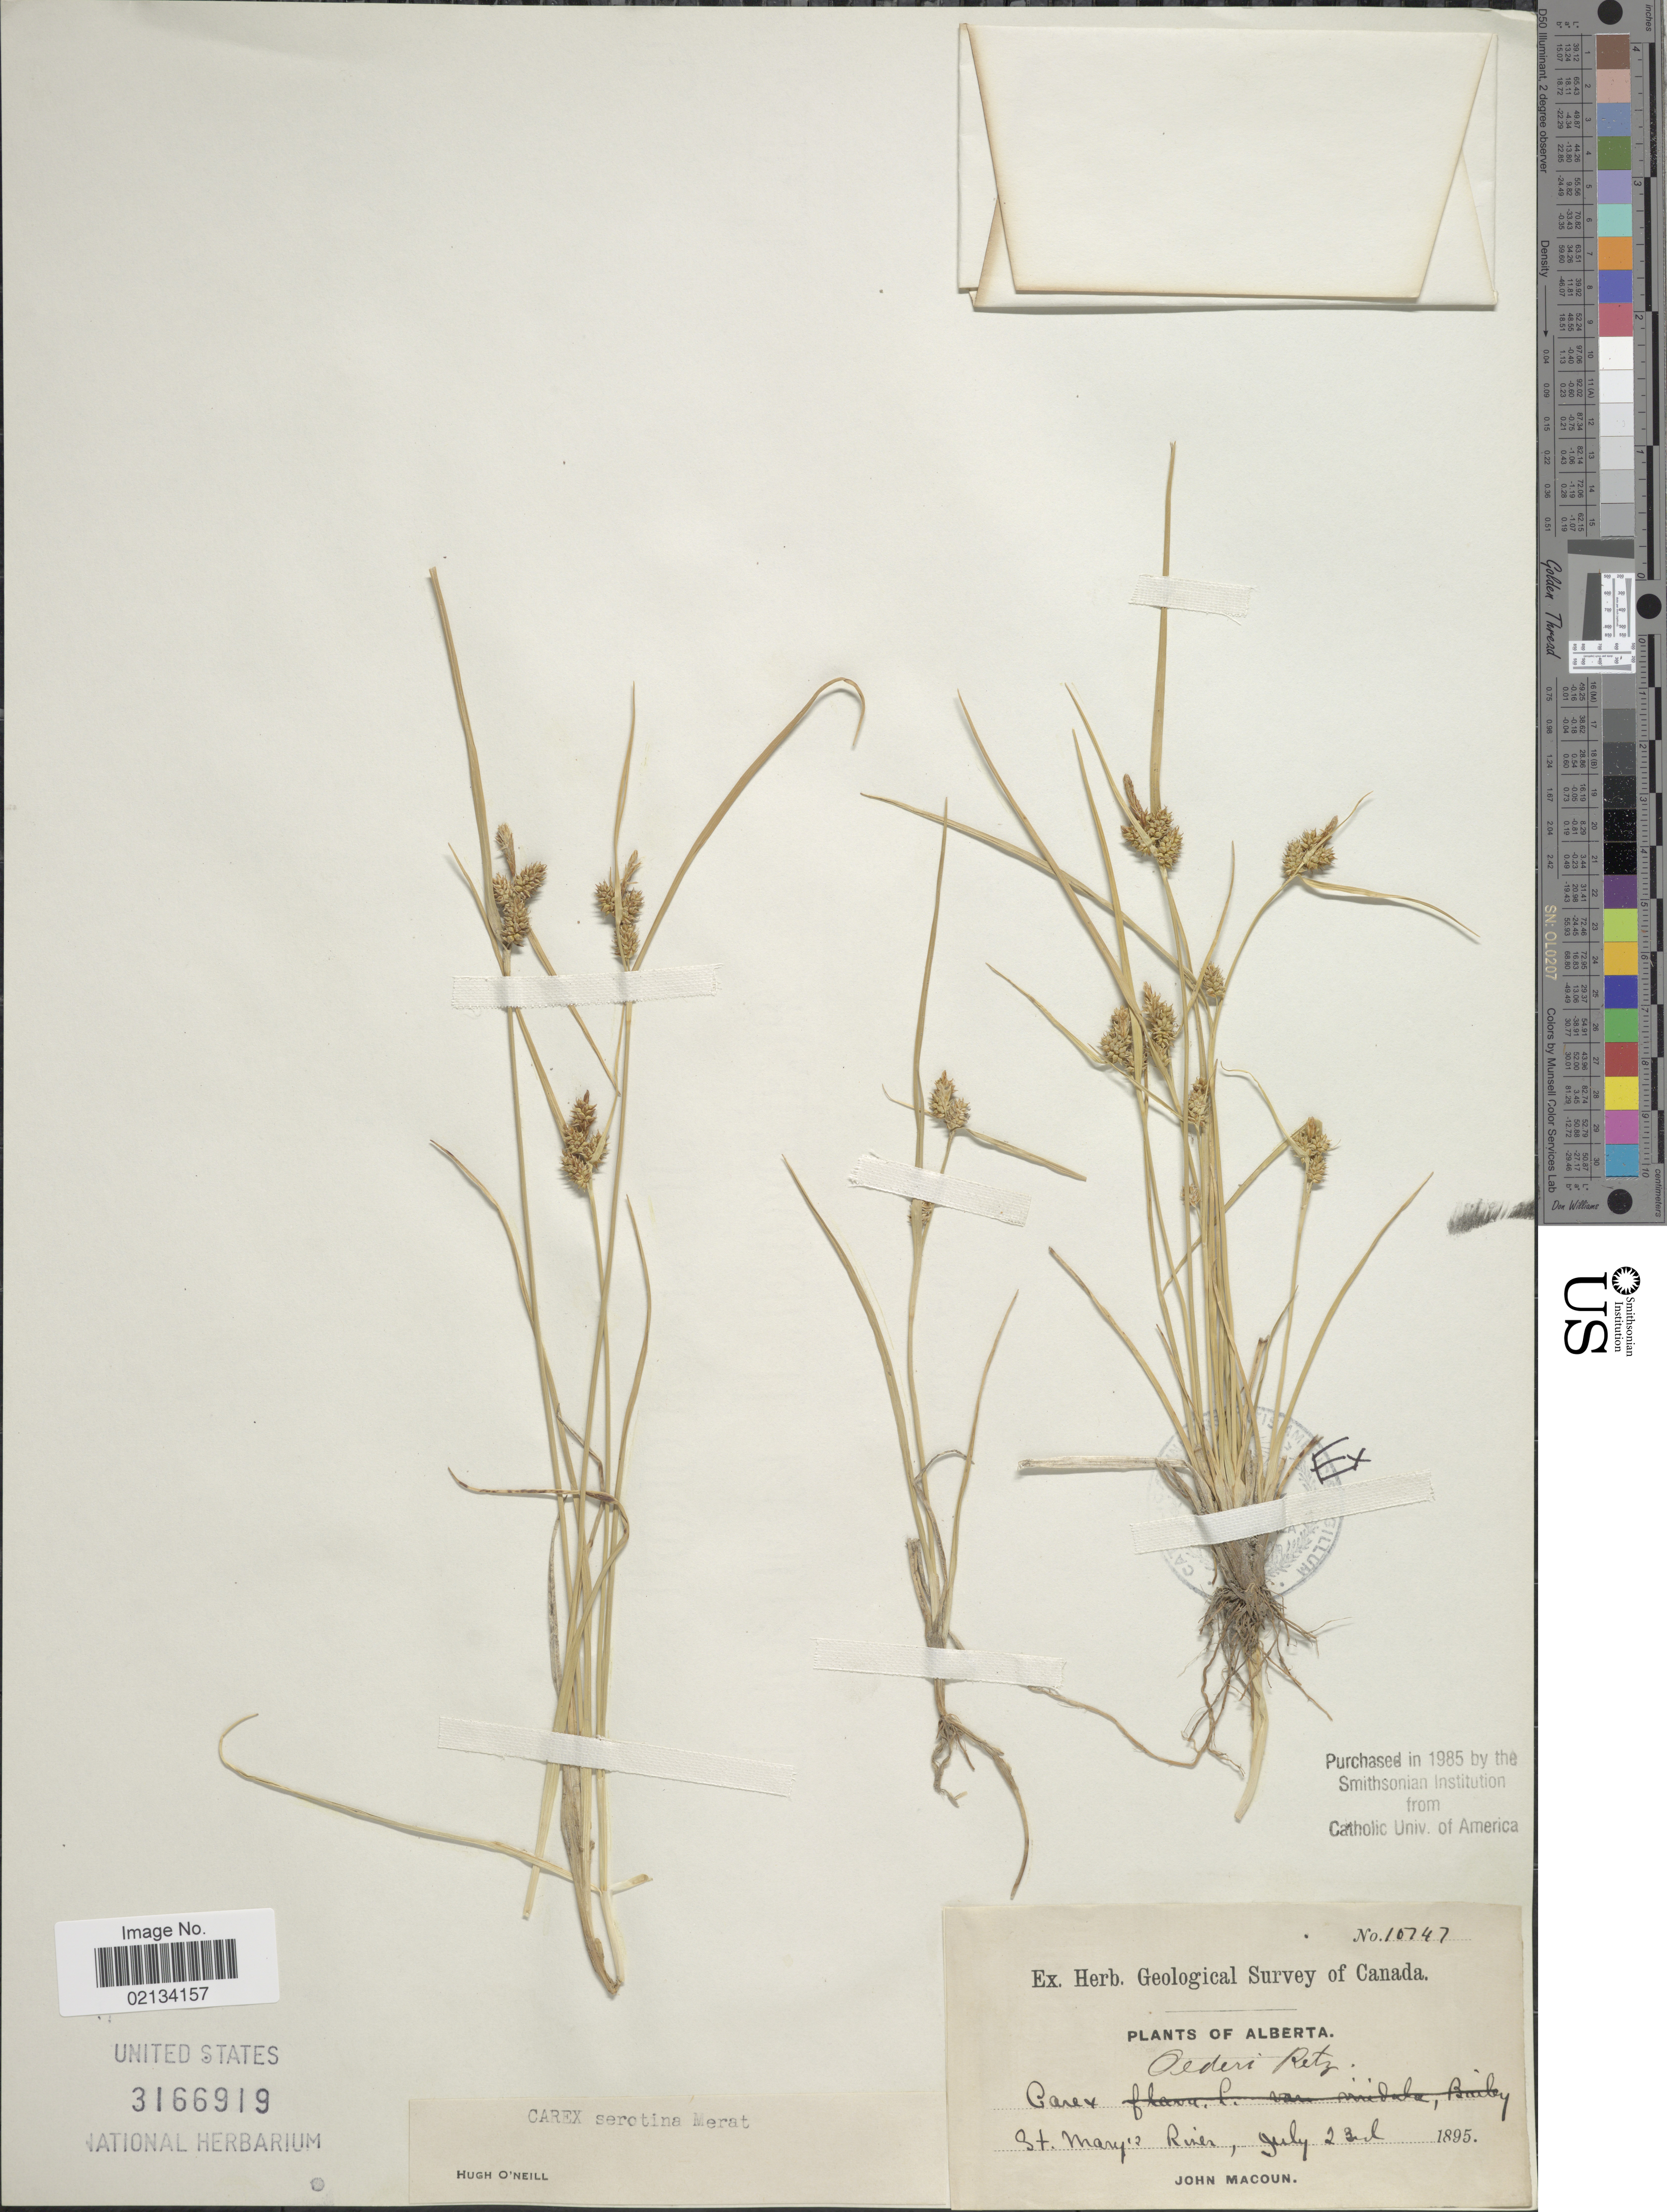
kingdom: Plantae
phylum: Tracheophyta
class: Liliopsida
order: Poales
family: Cyperaceae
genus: Carex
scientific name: Carex oederi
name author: Retz.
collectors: J. Macoun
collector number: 10747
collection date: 1895-07-23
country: Canada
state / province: Alberta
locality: St. Mary's River.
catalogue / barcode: US 3166919